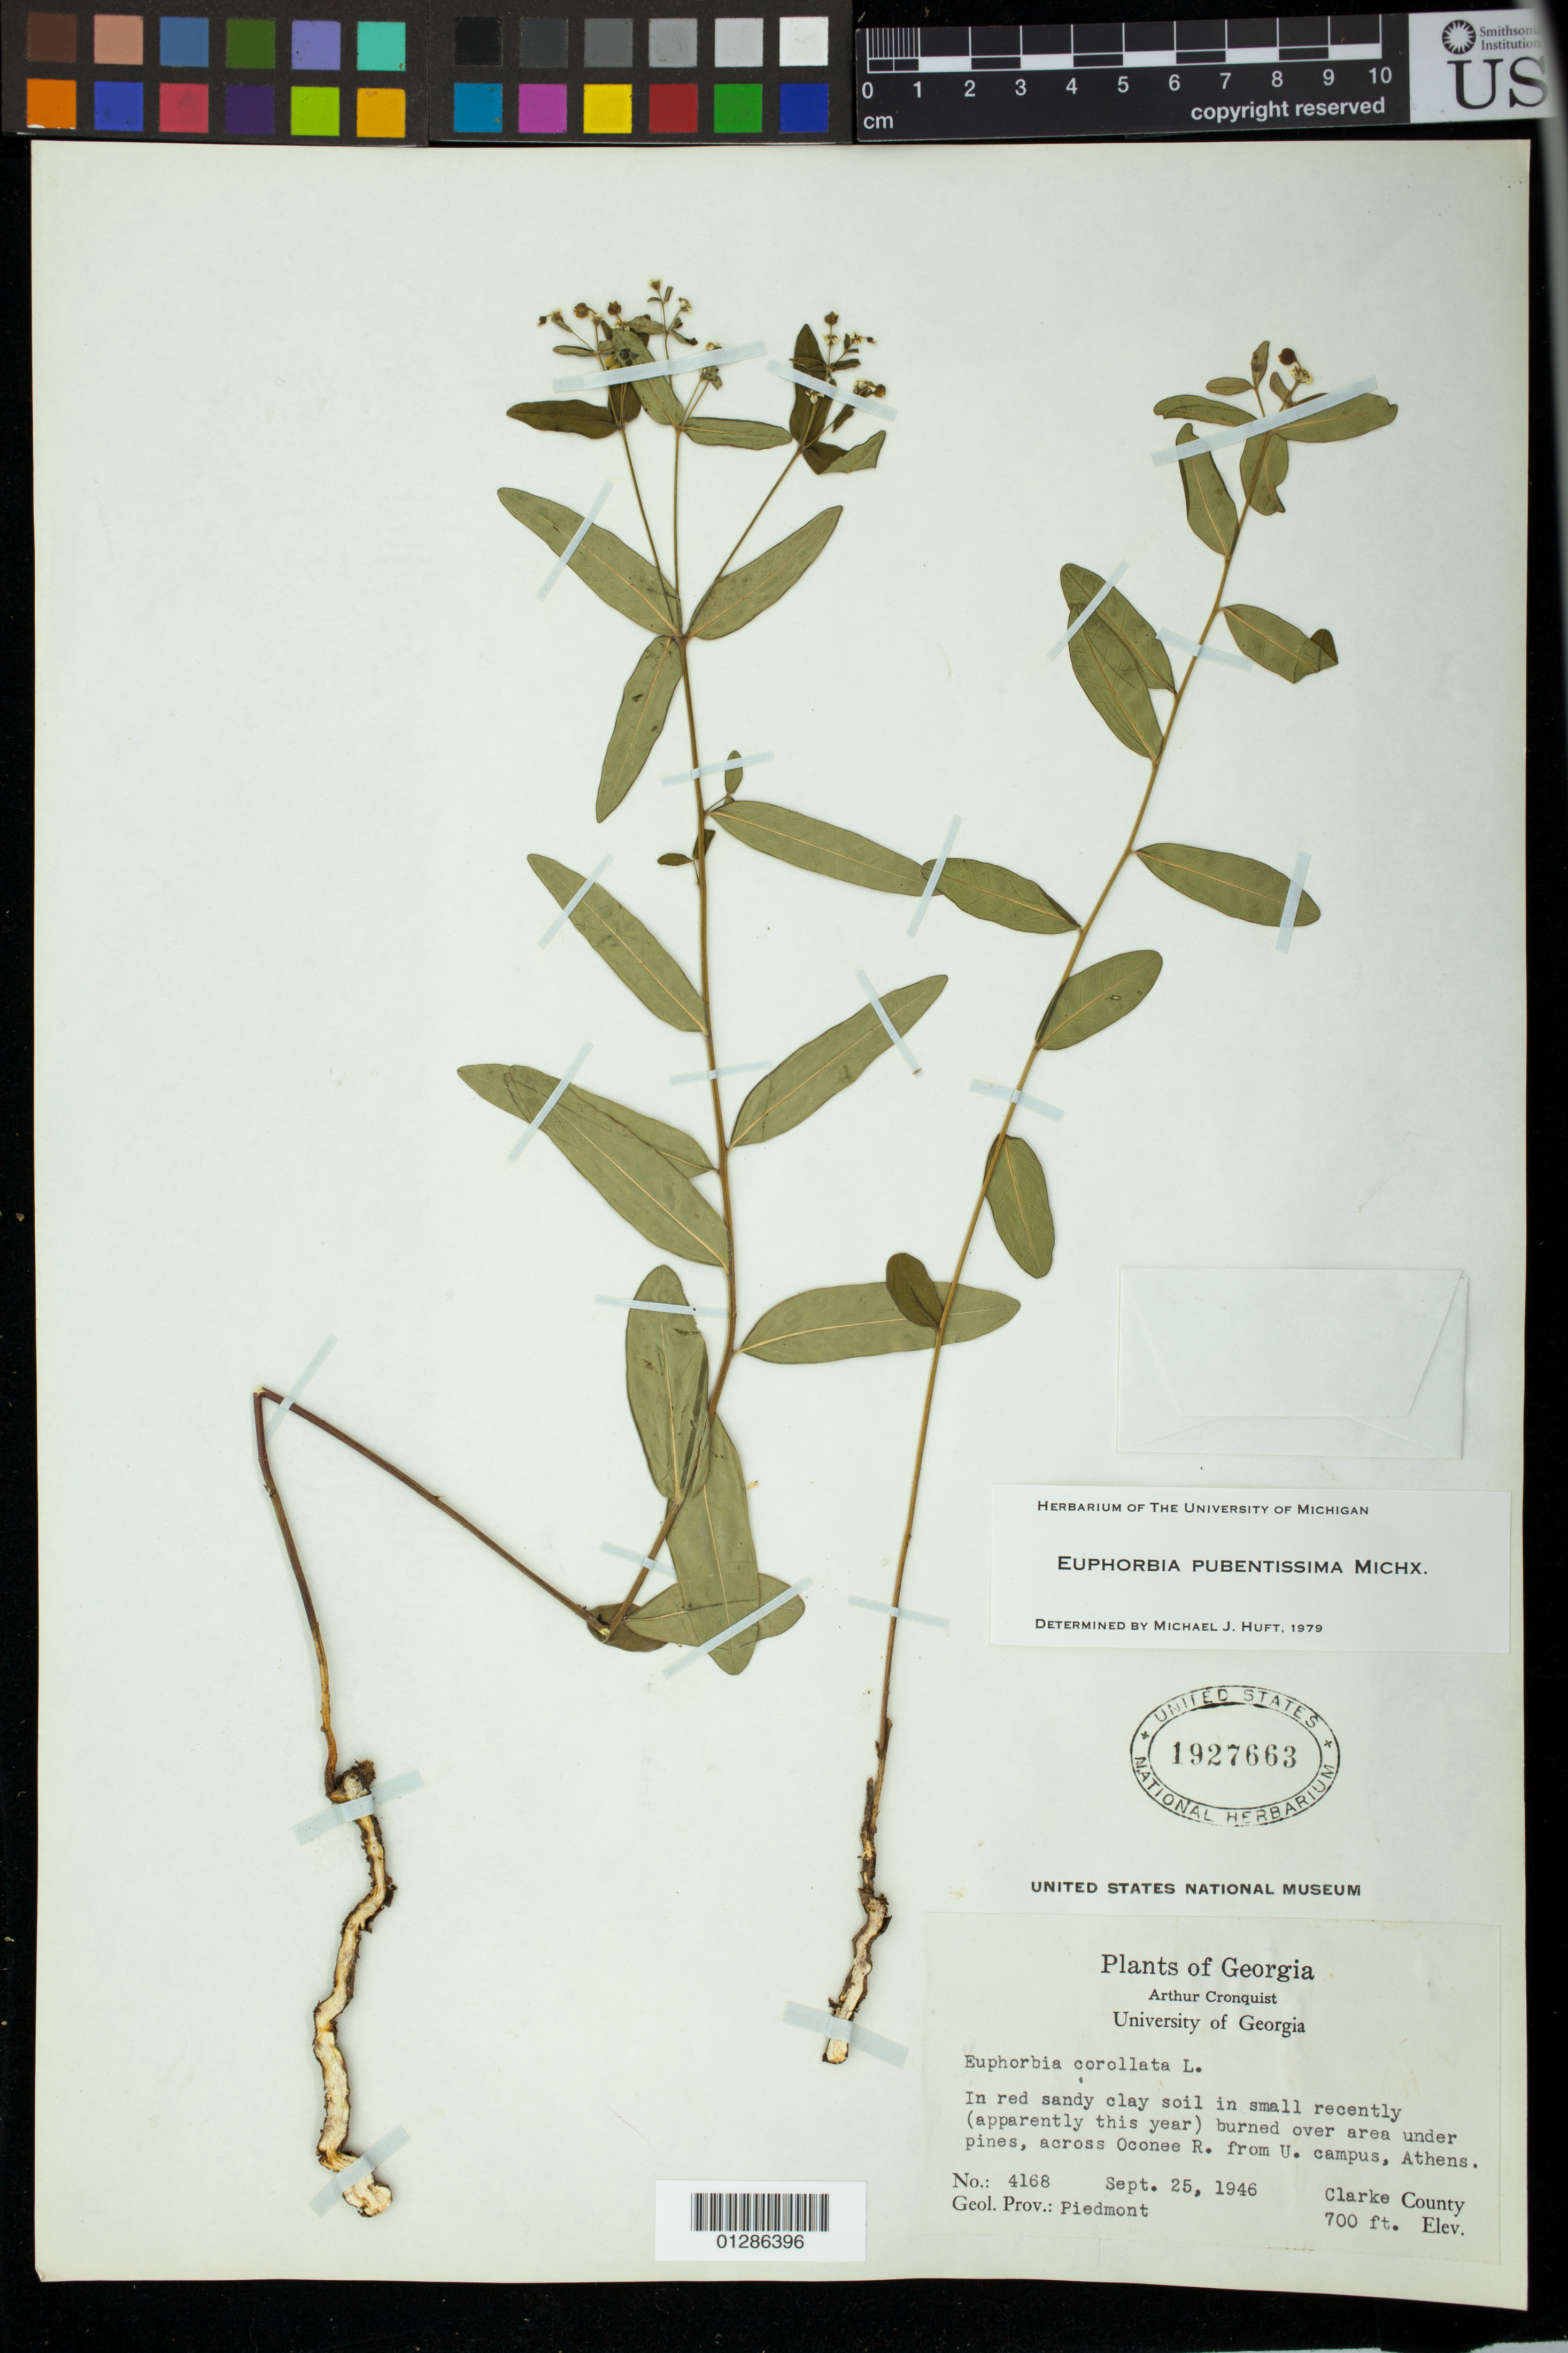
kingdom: Plantae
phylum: Tracheophyta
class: Magnoliopsida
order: Malpighiales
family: Euphorbiaceae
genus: Euphorbia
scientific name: Euphorbia pubentissima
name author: Michx.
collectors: A. J. Cronquist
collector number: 4168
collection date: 1946-09-25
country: United States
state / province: Georgia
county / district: Clarke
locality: across Oconee R. from U. campus, Athens.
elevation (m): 213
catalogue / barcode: US 1927663